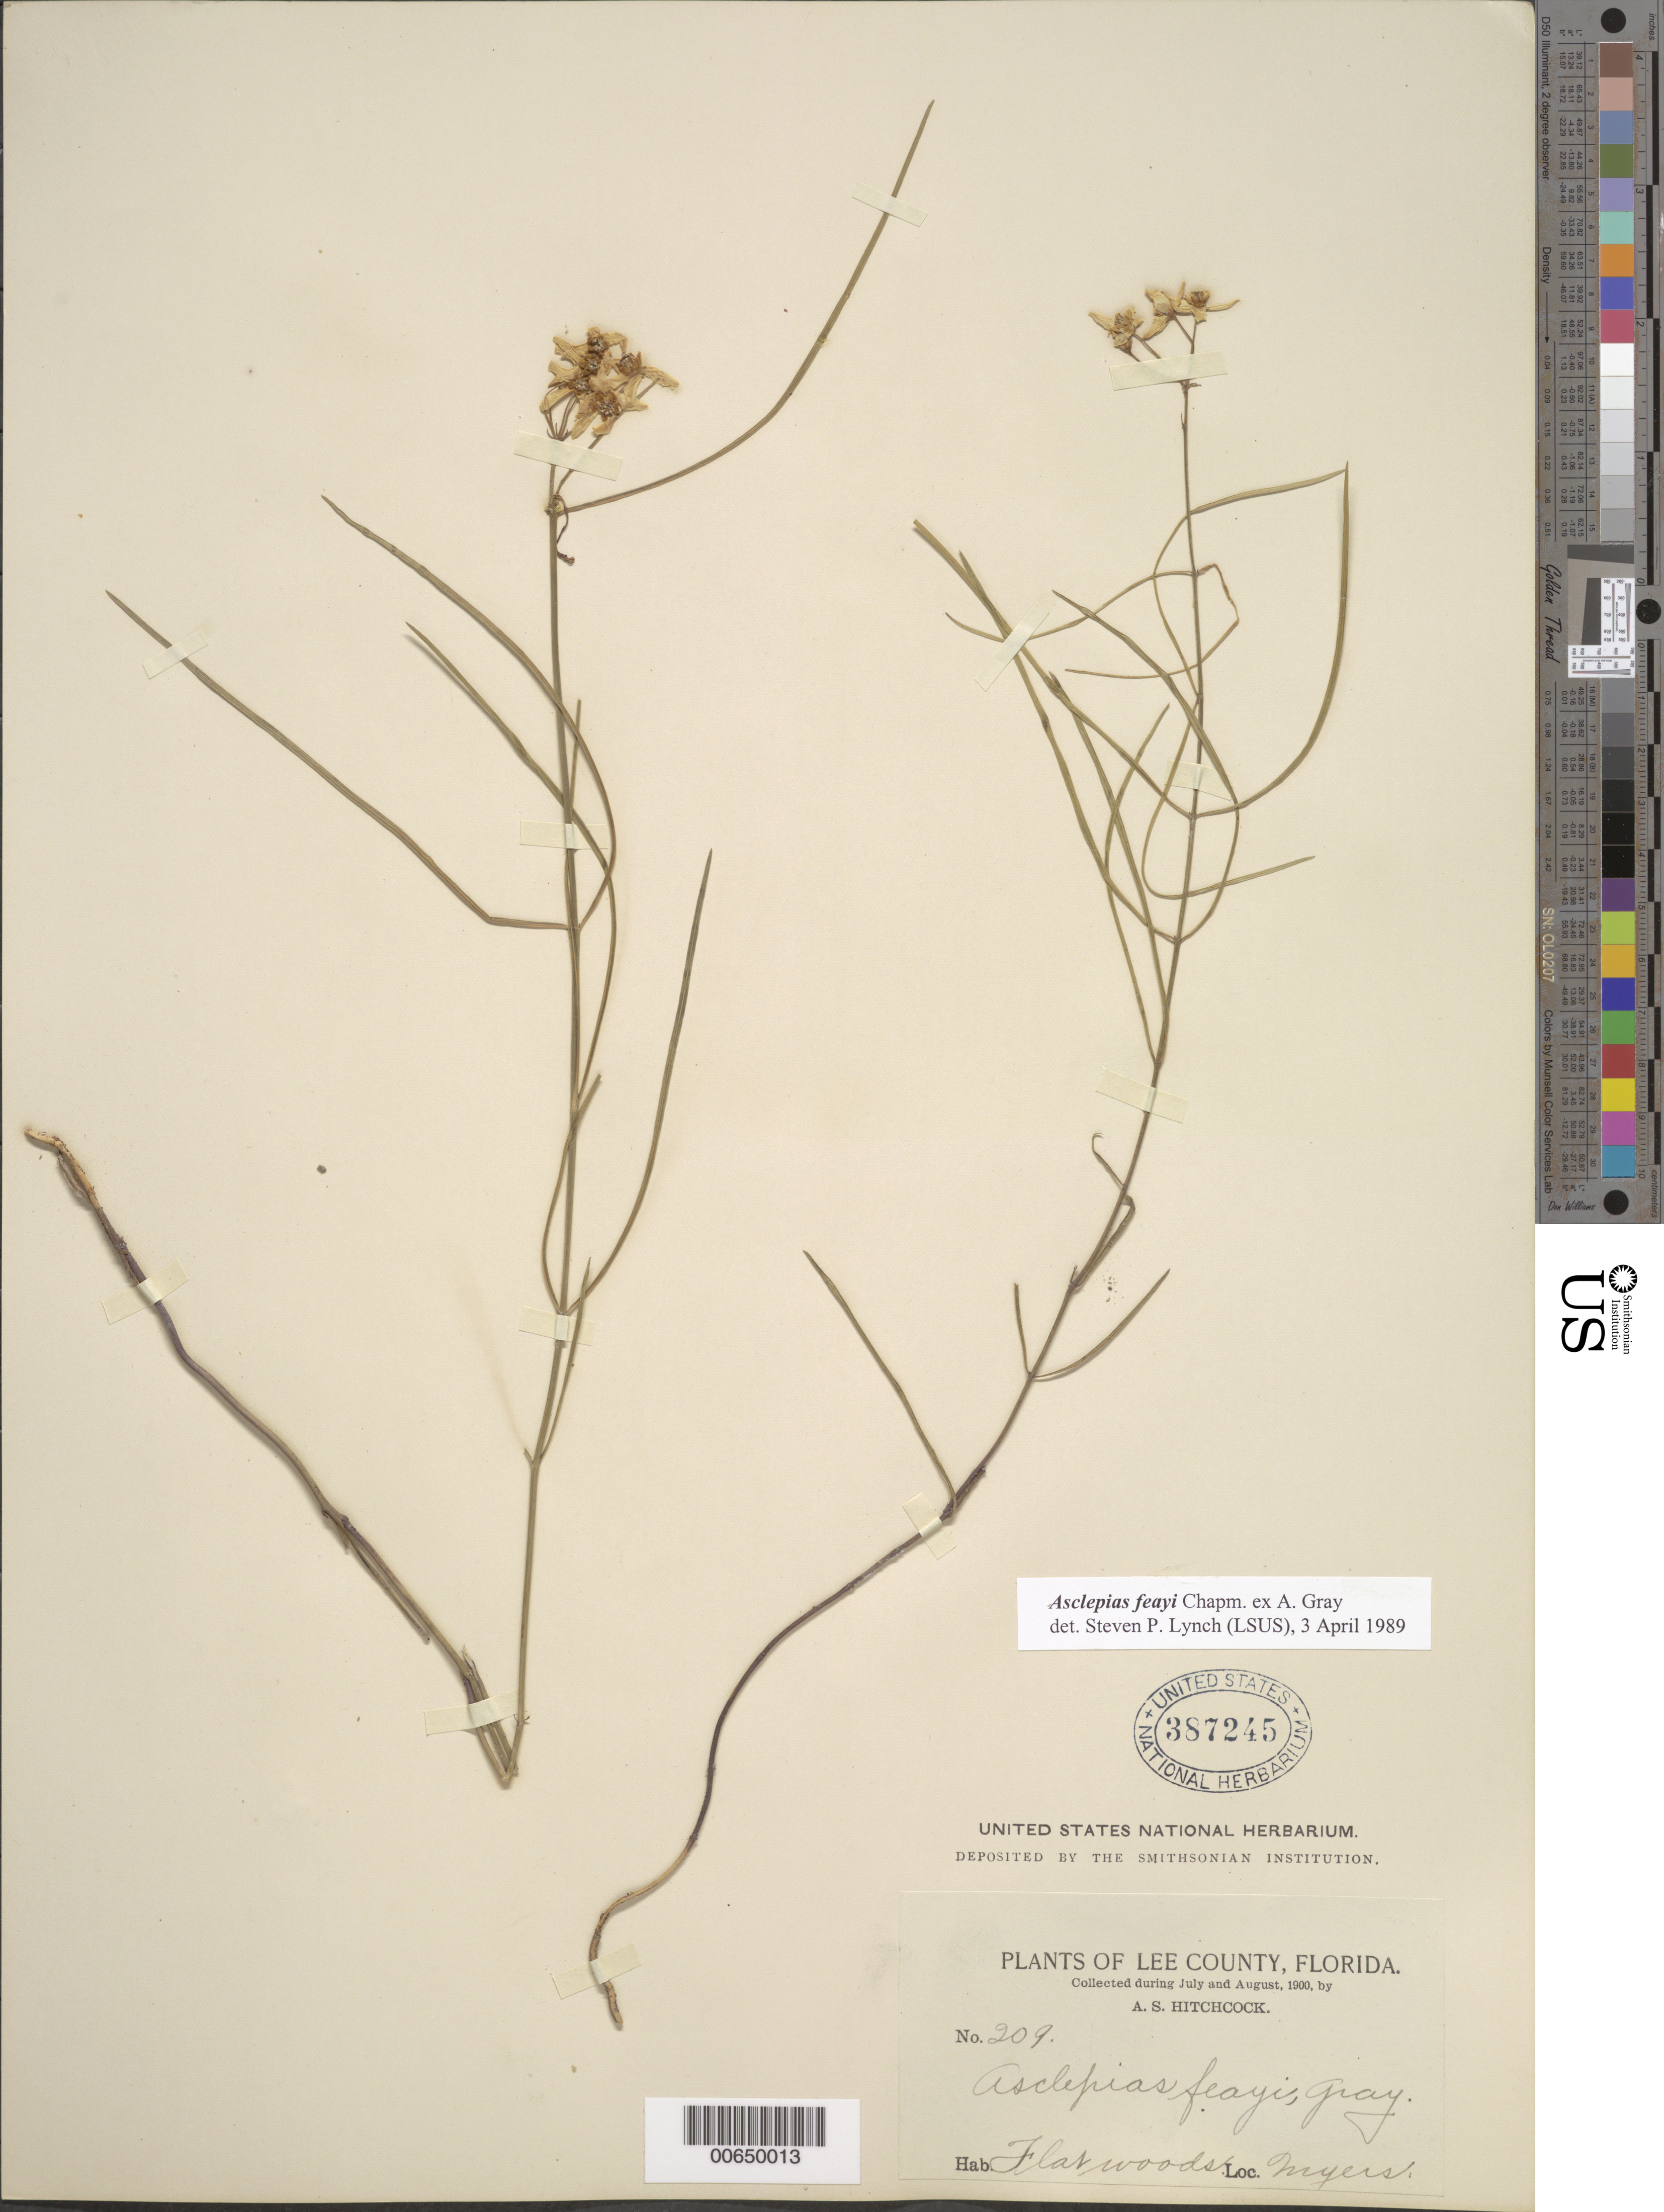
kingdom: Plantae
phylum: Tracheophyta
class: Magnoliopsida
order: Gentianales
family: Apocynaceae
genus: Asclepias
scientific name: Asclepias feayi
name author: Chapm. ex A. Gray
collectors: A. S. Hitchcock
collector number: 209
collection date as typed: Jul 1900 to -- Aug 1900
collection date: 1900-07/1900-08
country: United States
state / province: Florida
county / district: Lee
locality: Myers.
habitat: Flatwoods.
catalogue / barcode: US 387245